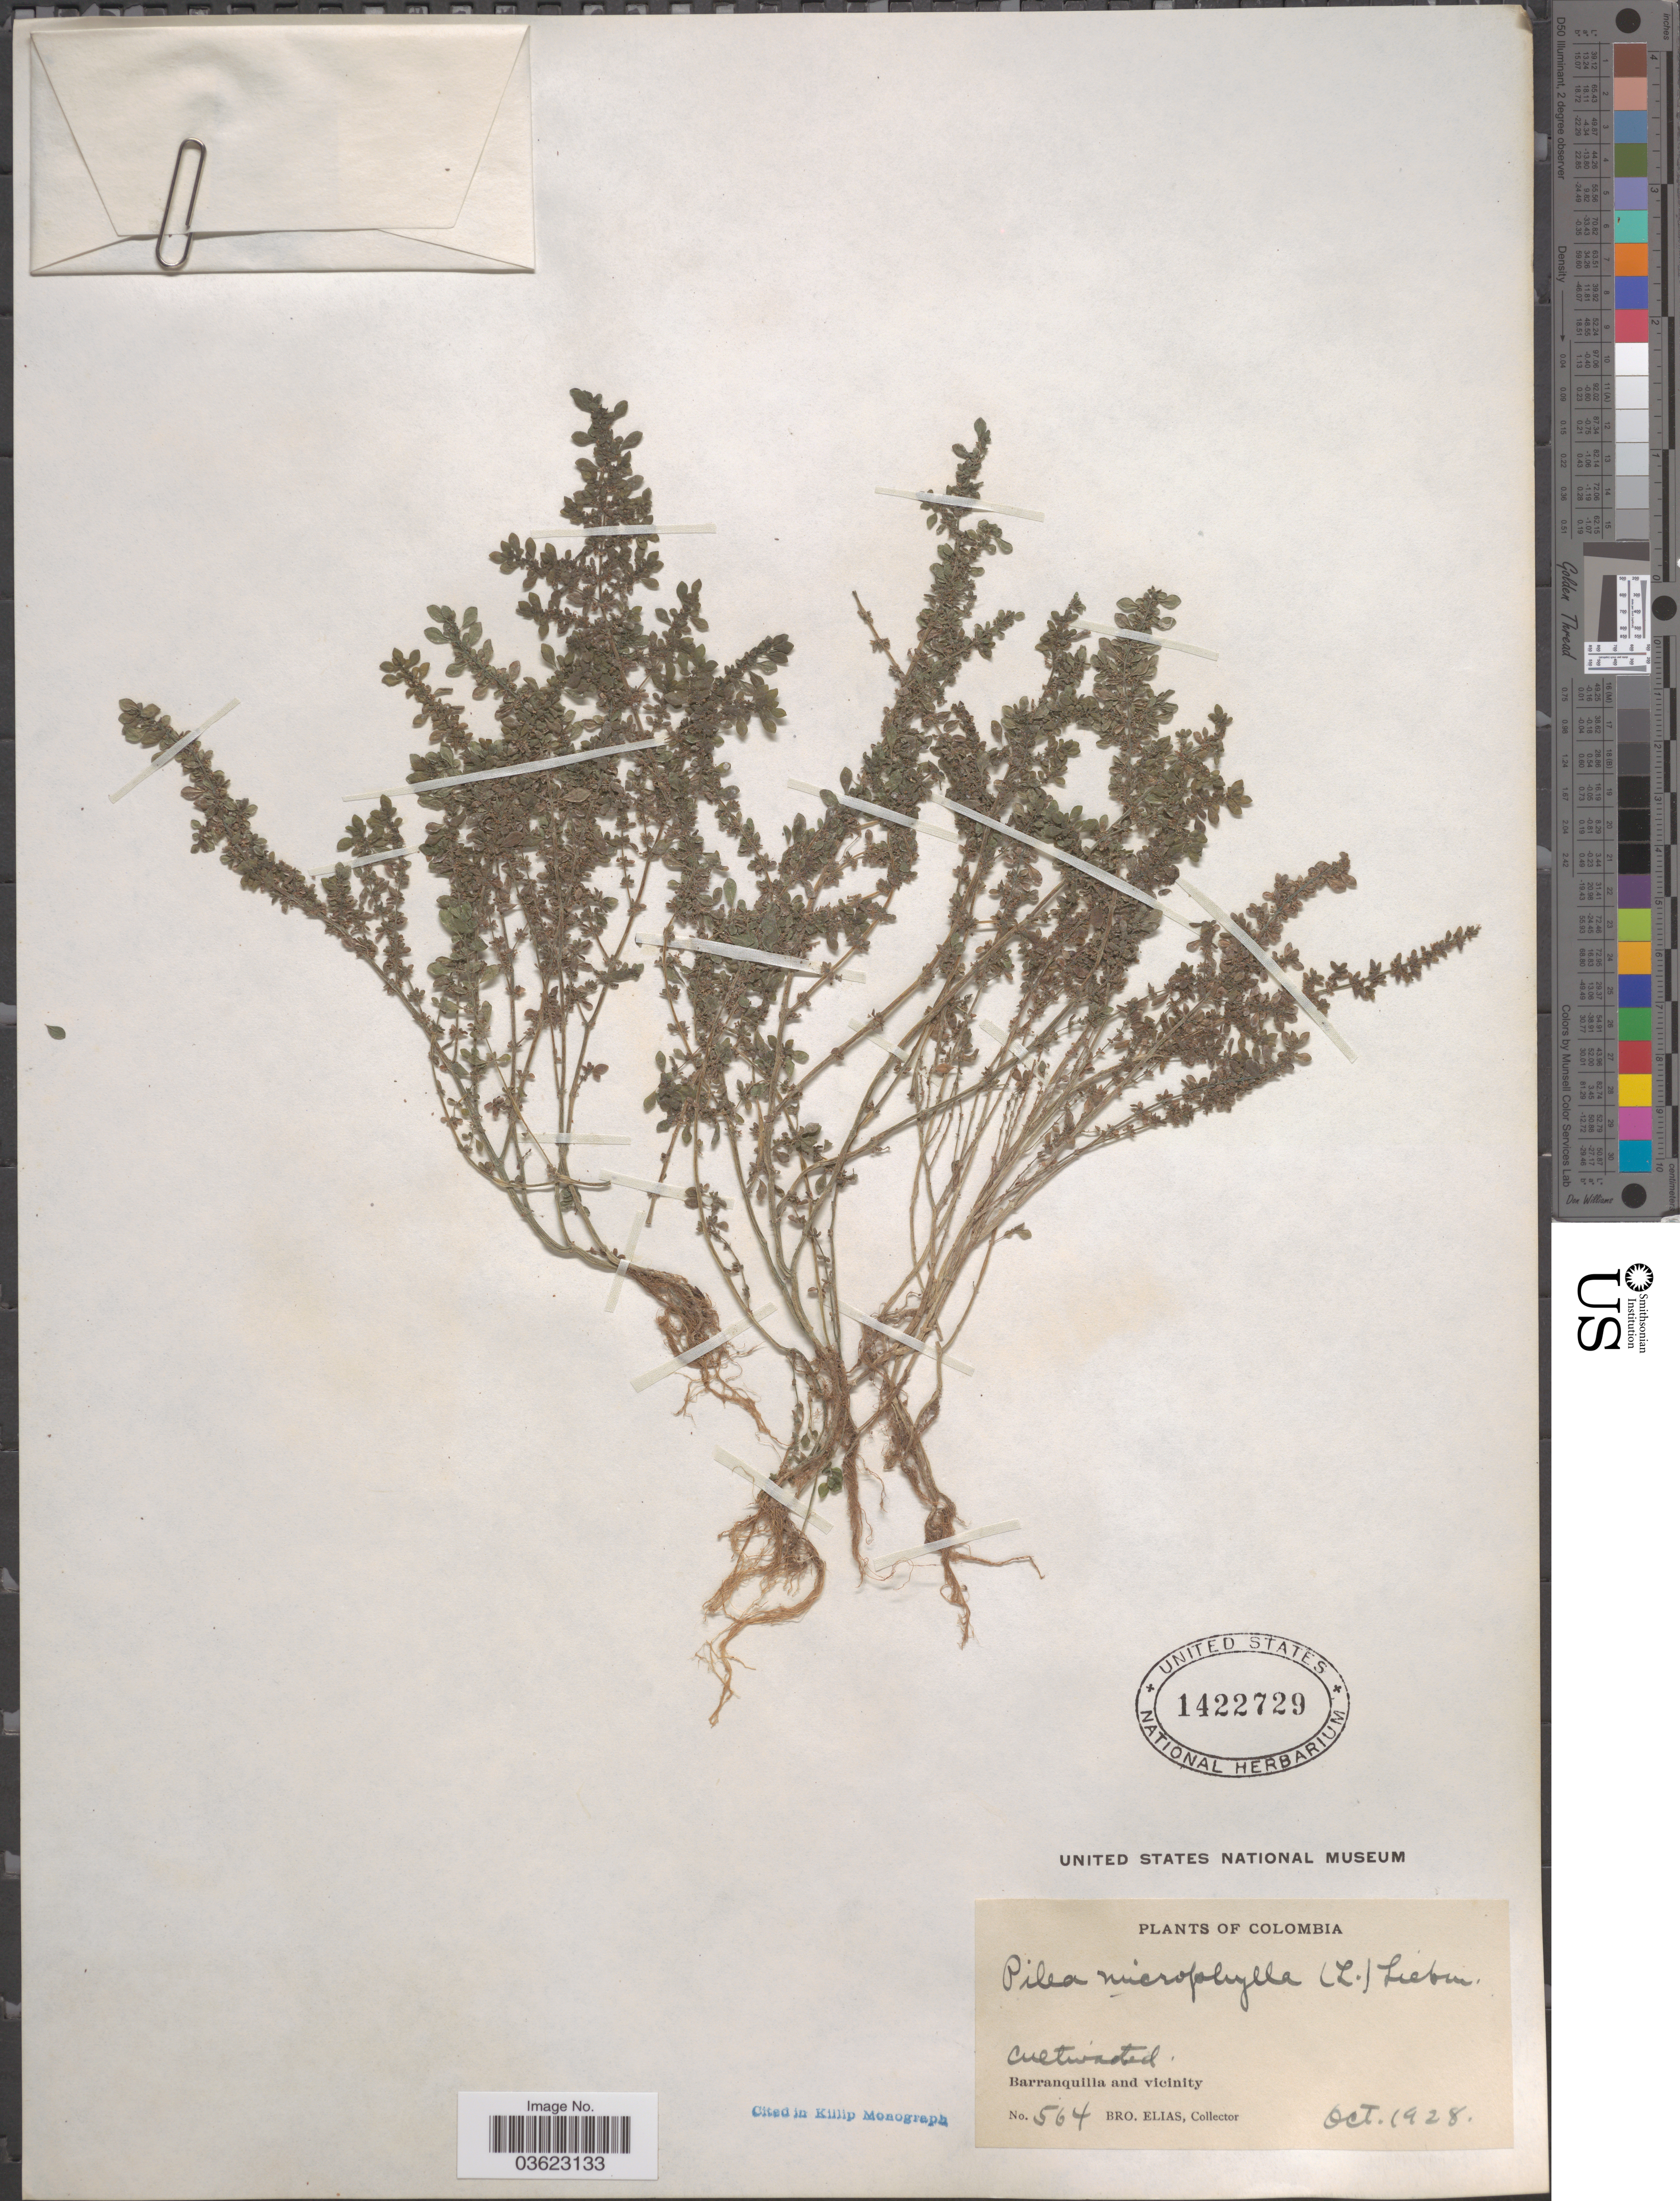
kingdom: Plantae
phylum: Tracheophyta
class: Magnoliopsida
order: Rosales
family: Urticaceae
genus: Pilea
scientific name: Pilea microphylla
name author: (L.) Liebm.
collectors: Bro. Elias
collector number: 564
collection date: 1928-10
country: Colombia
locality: Barranquilla and vicinity.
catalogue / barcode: US 1422729